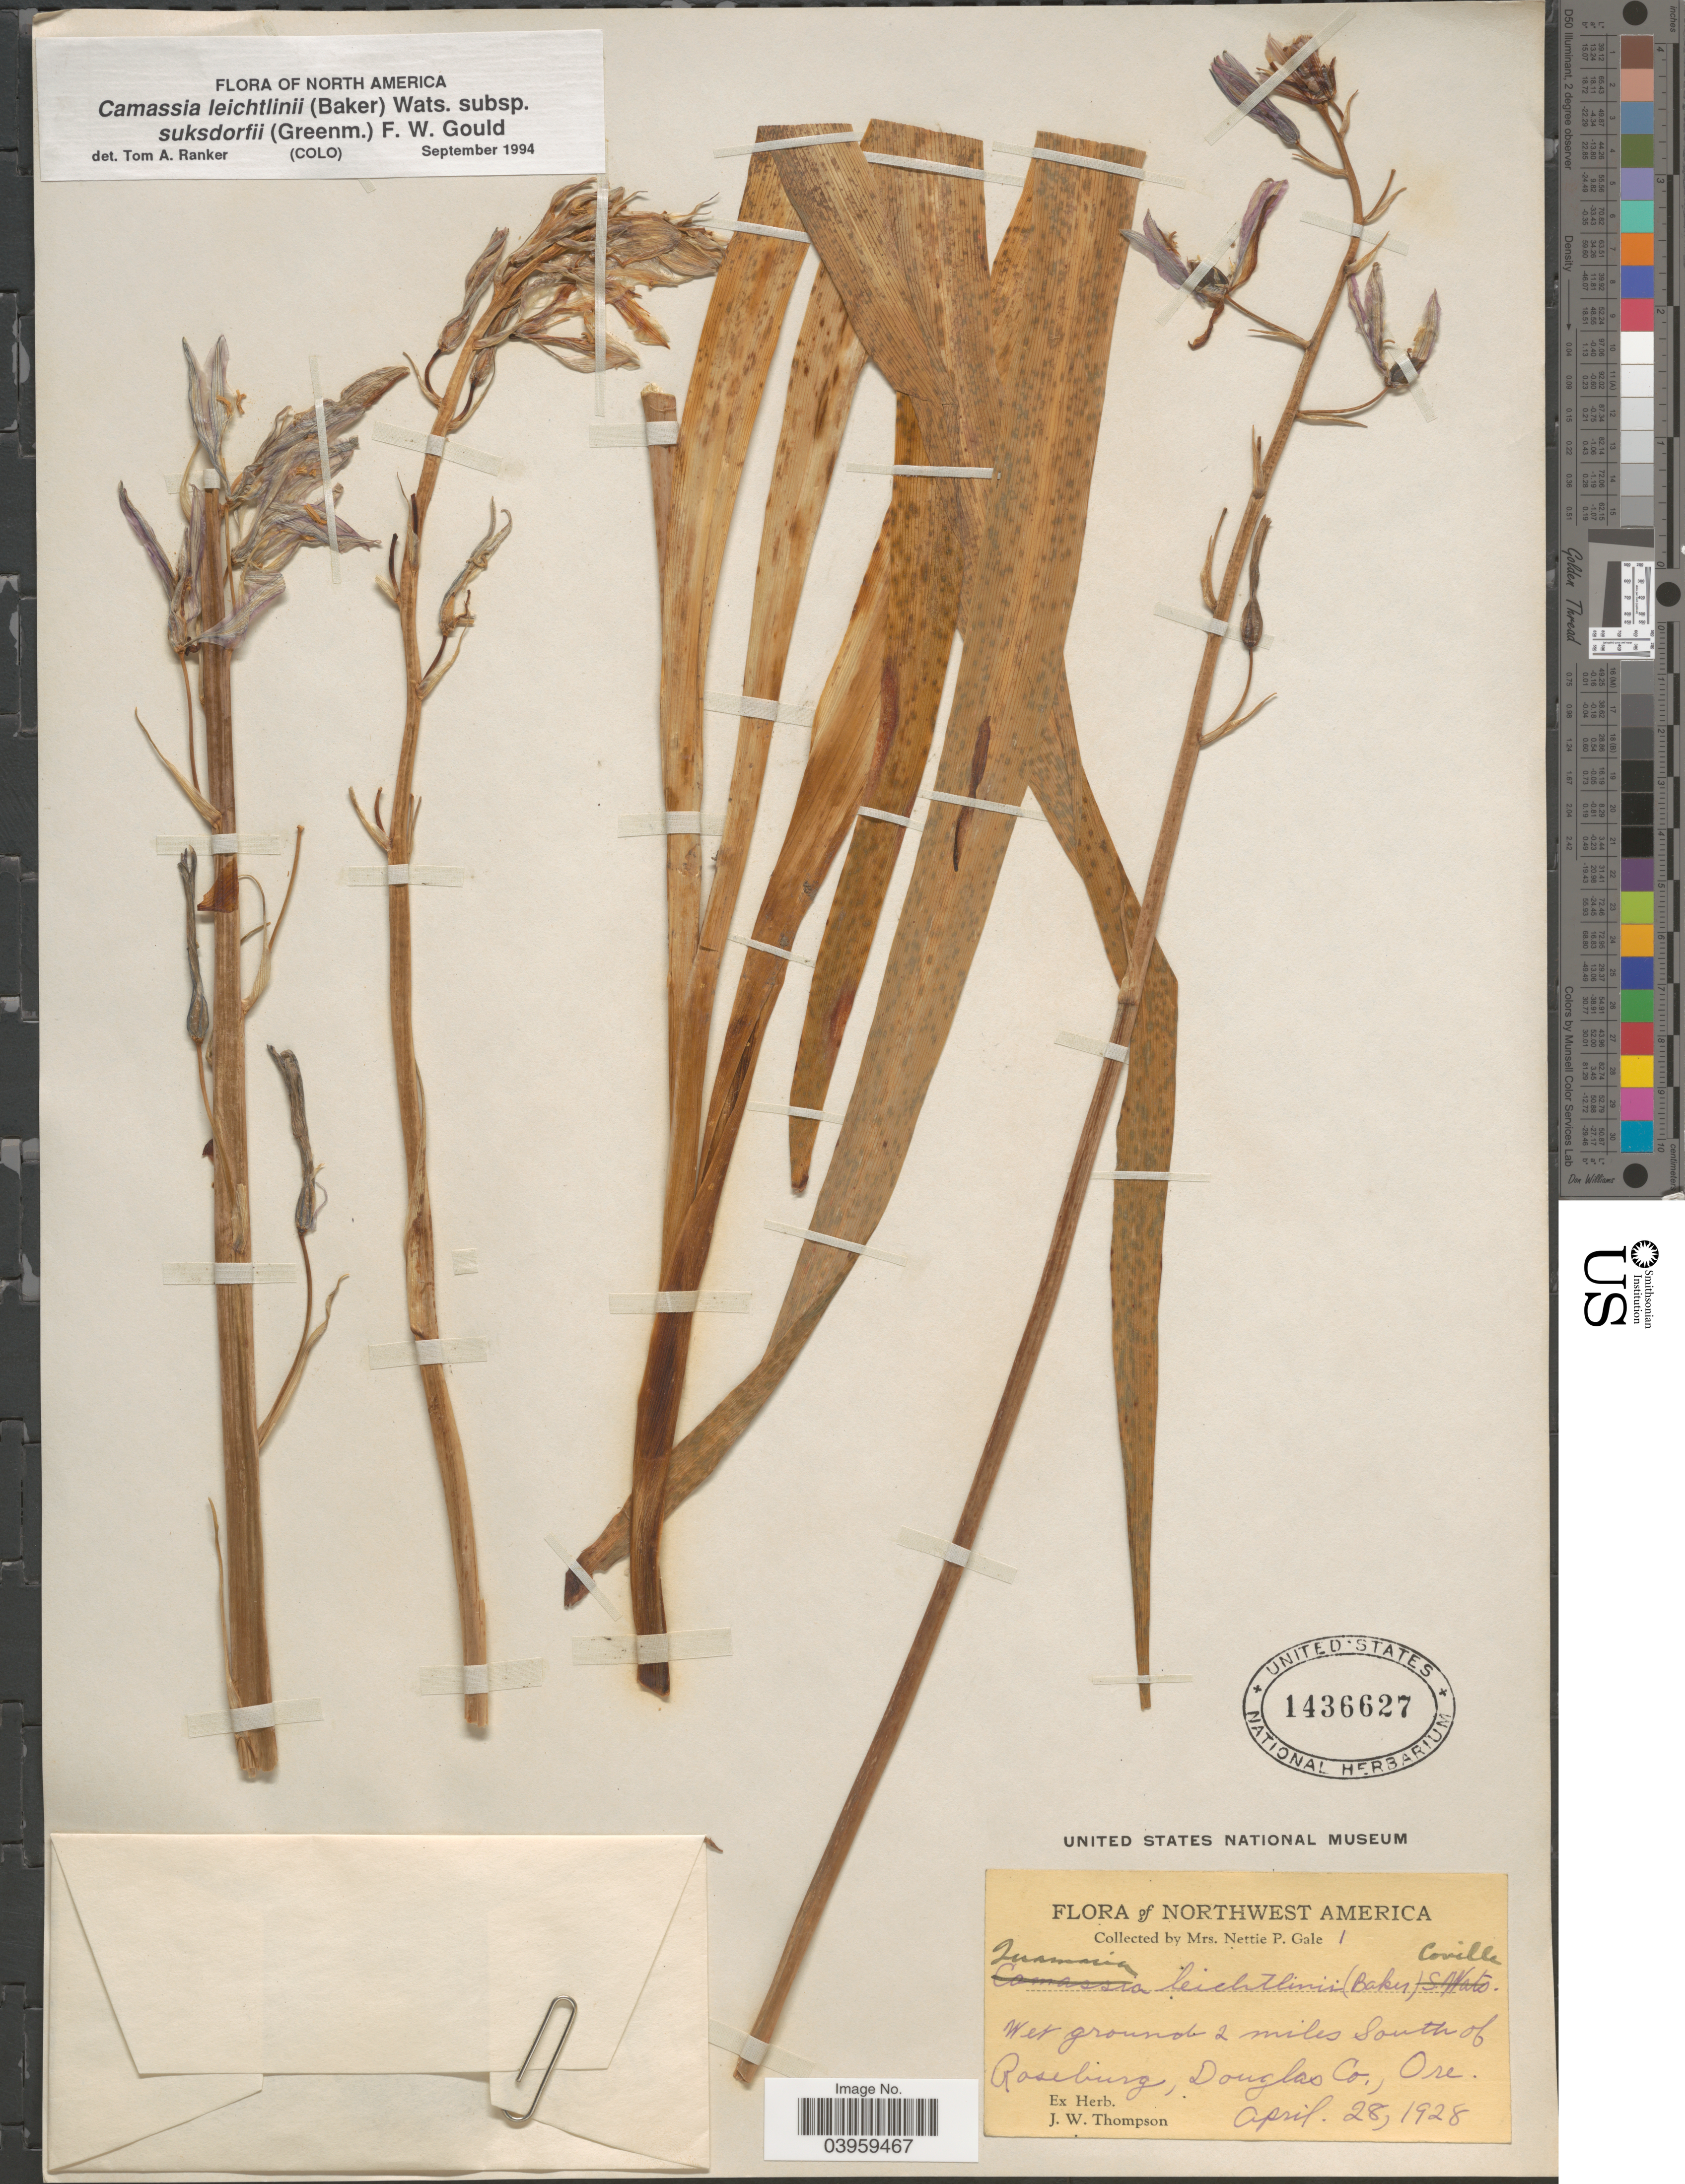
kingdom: Plantae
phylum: Tracheophyta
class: Liliopsida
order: Asparagales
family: Asparagaceae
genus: Camassia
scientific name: Camassia leichtlinii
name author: (Baker) S. Watson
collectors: N. Gale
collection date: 1928-04-28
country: United States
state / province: Oregon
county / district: Douglas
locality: Northwest America. Wet grounds 2 miles South of Roseburg, Douglas Co.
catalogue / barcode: US 1436627